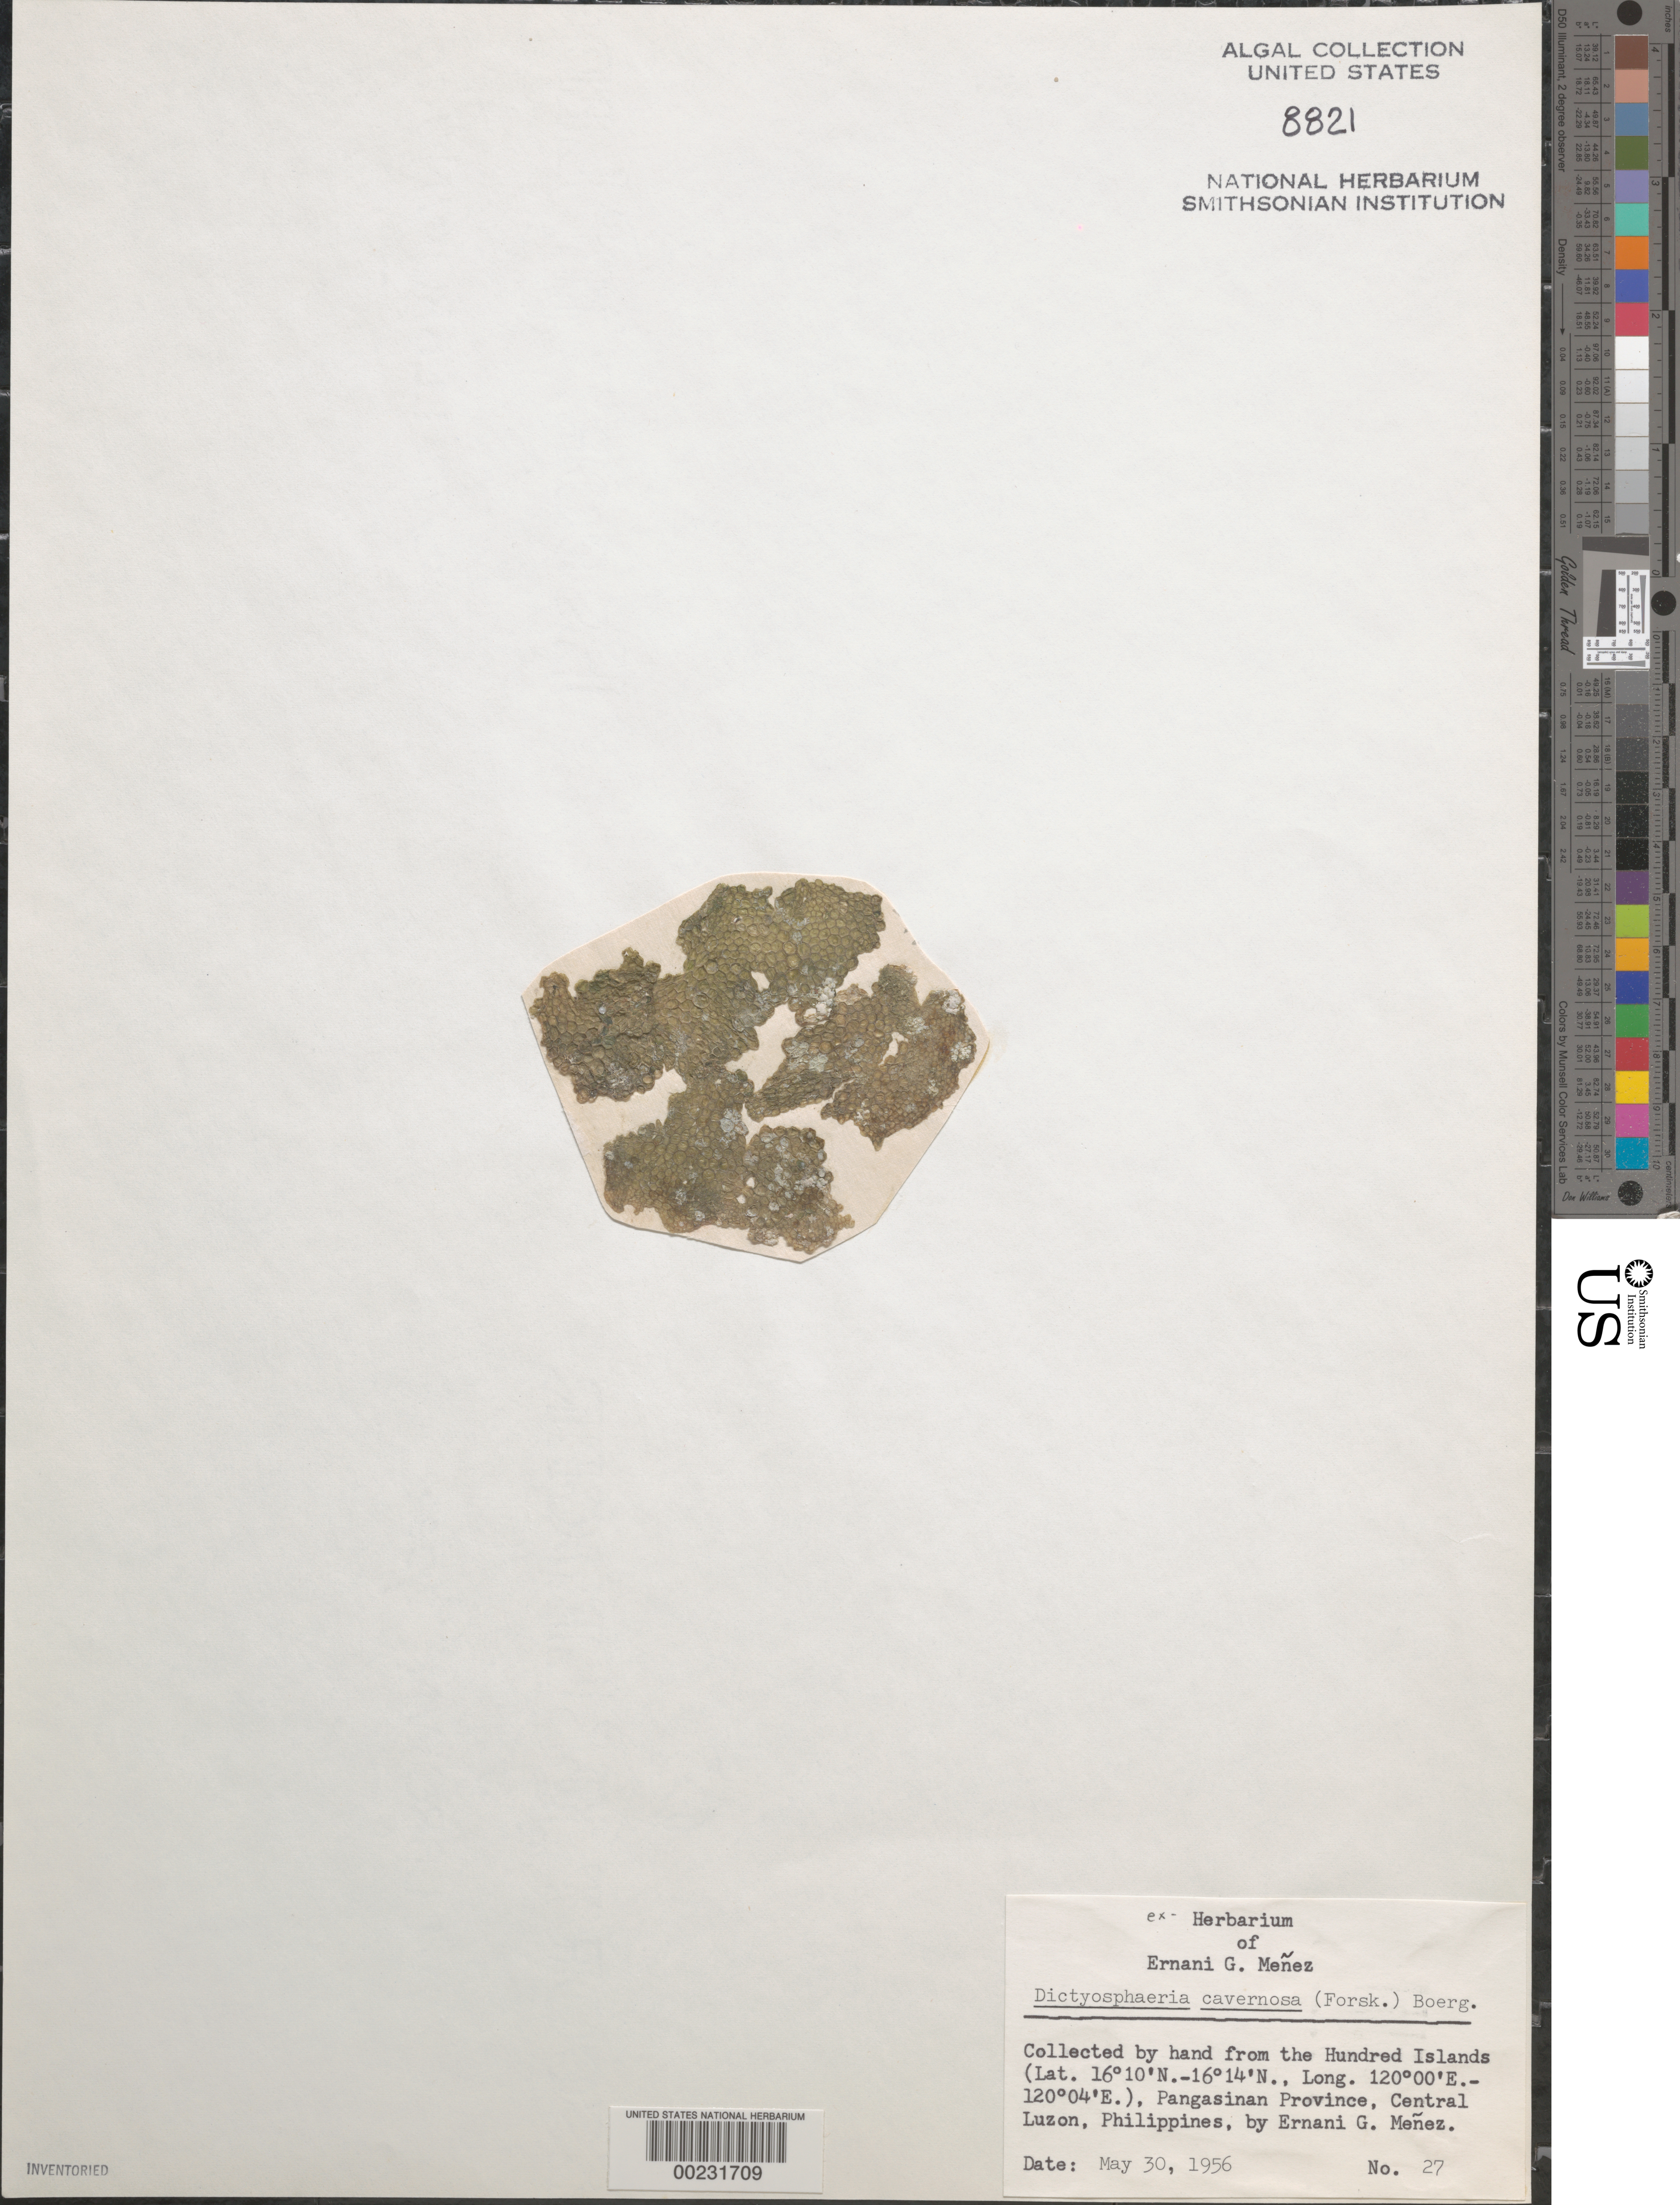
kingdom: Plantae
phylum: Chlorophyta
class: Ulvophyceae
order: Siphonocladales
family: Siphonocladaceae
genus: Dictyosphaeria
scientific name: Dictyosphaeria cavernosa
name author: (Forssk.) Børgesen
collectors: Meñez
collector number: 27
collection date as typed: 30 May 1956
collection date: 1956-05-30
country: Philippines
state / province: Ilocos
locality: Hundred islands, pangasinan province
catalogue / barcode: US 8821